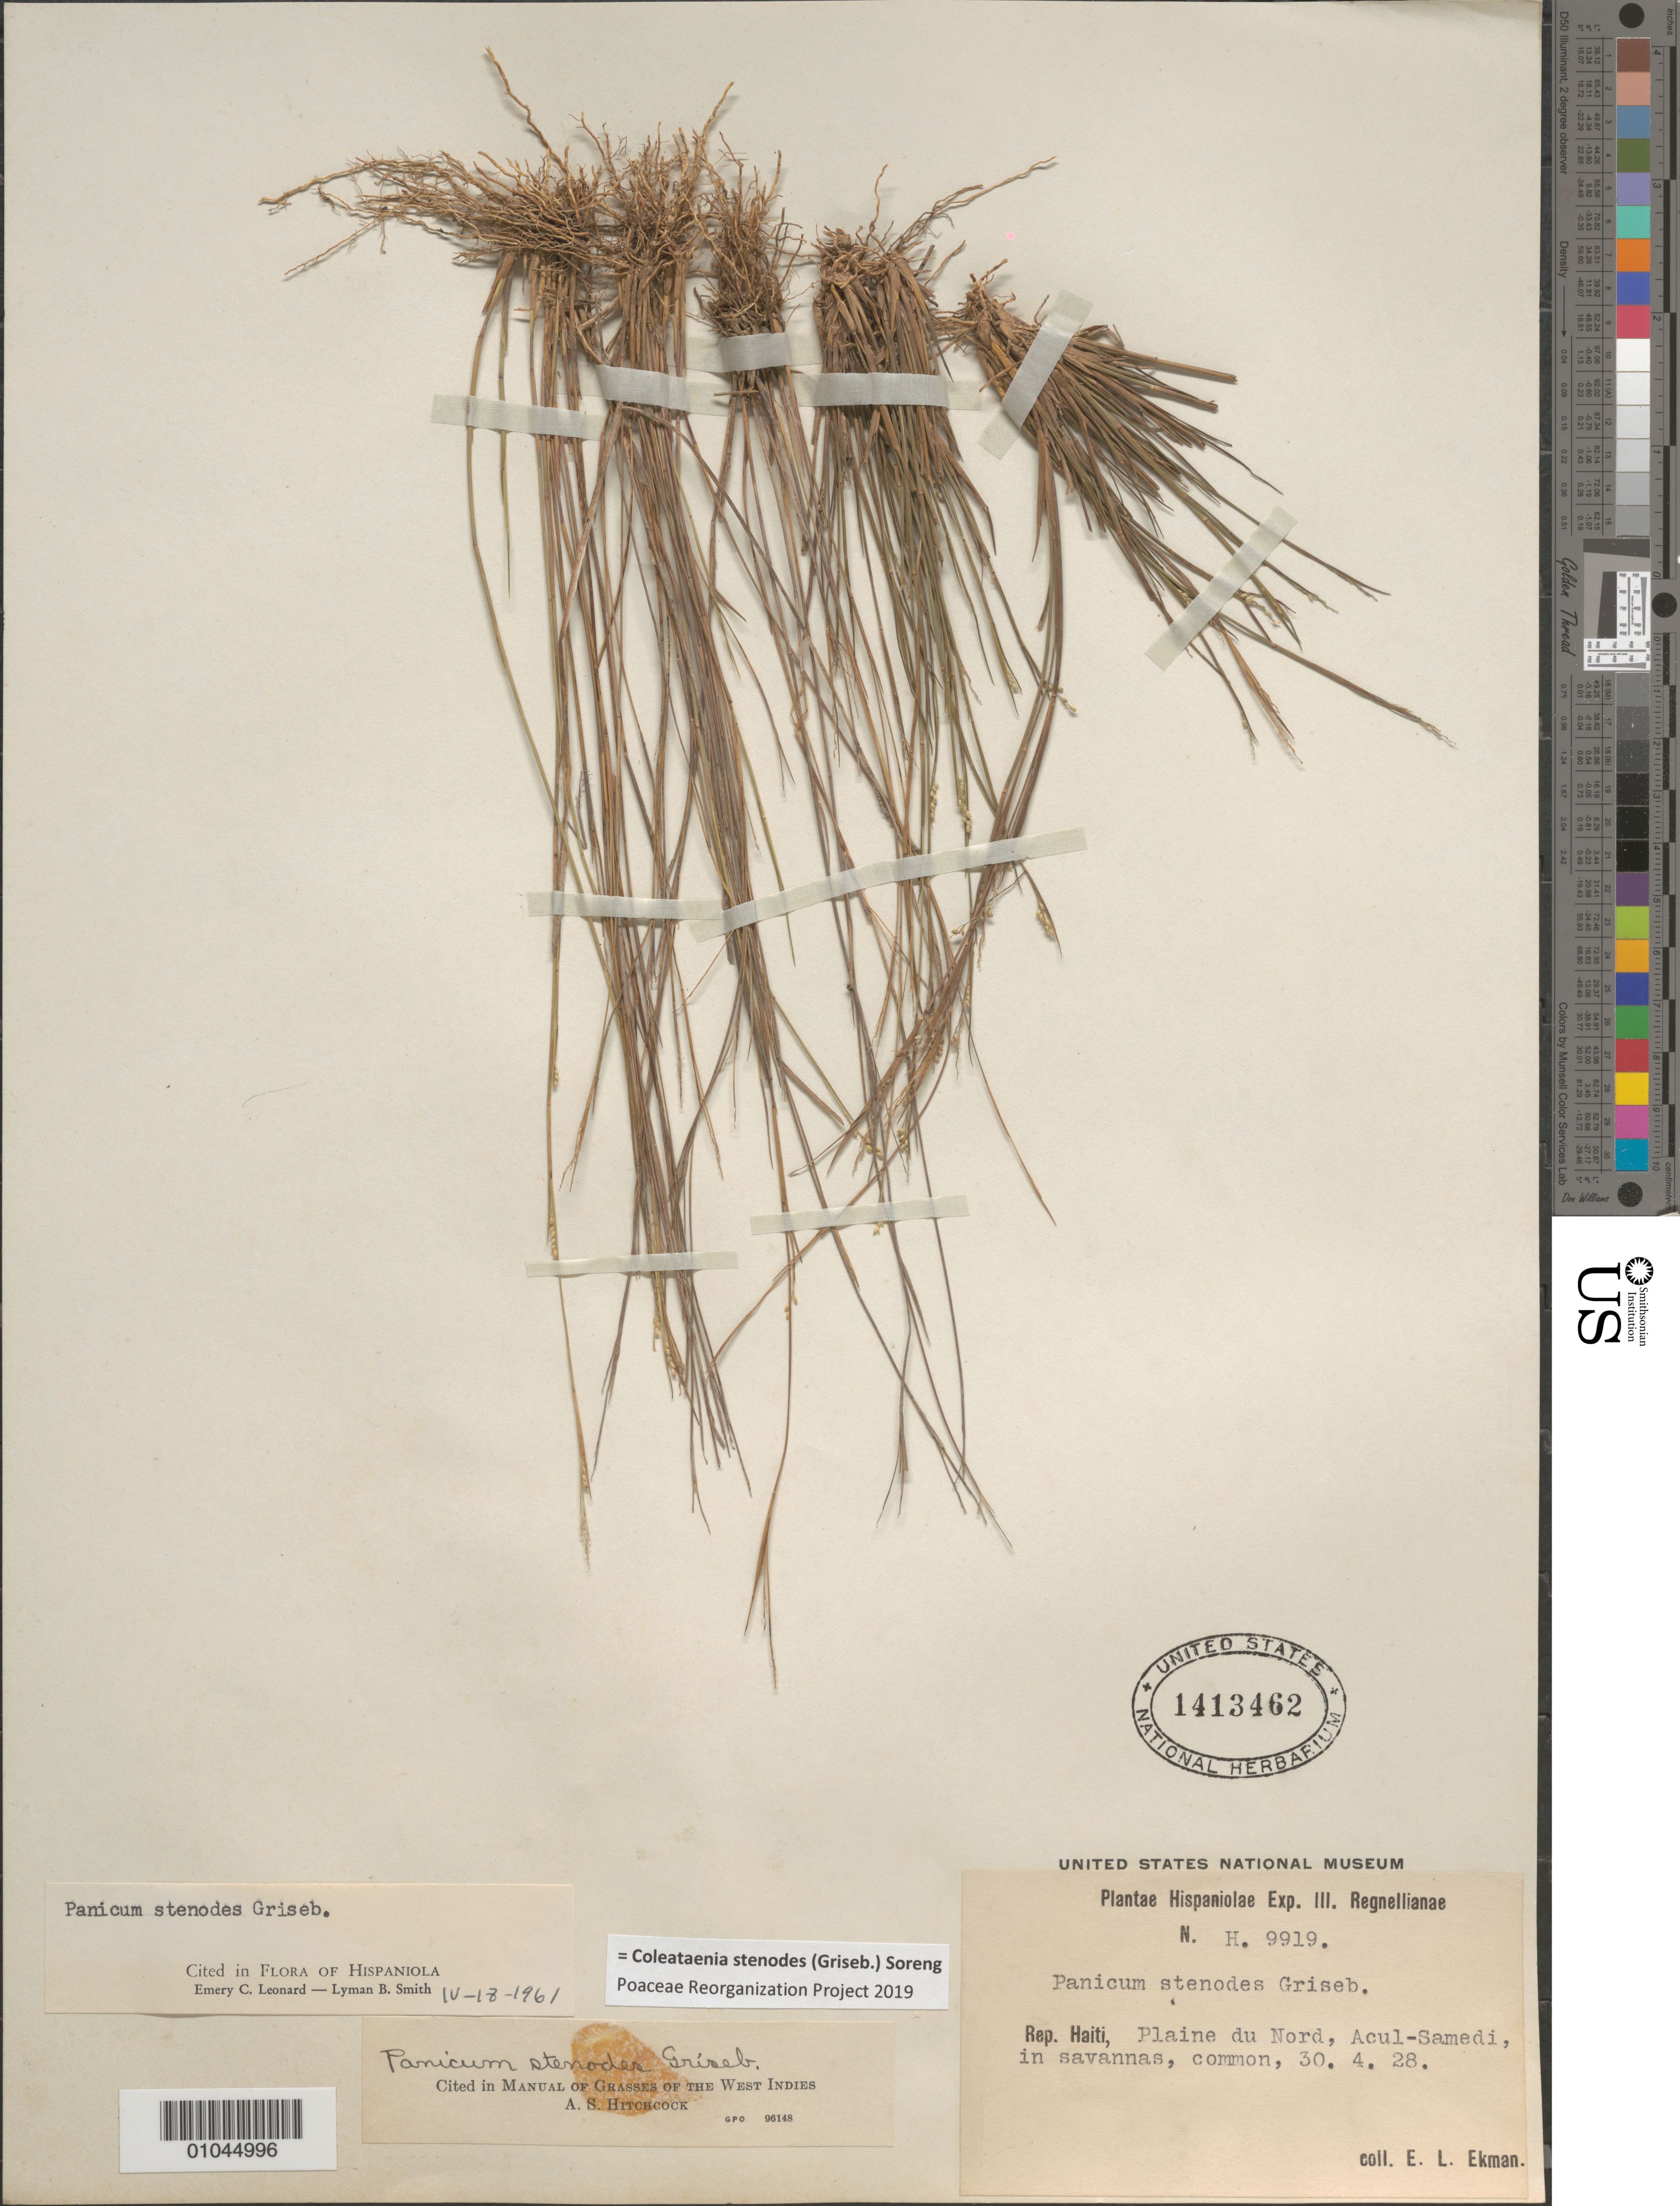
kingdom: Plantae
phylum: Tracheophyta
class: Liliopsida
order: Poales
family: Poaceae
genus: Panicum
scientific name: Panicum stenodes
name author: Griseb.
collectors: E. L. Ekman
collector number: H 9919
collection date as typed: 30 Apr 1928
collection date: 1928-04-30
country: Haiti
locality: Plaine du Nord, Acul-Samedi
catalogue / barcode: US 1413462